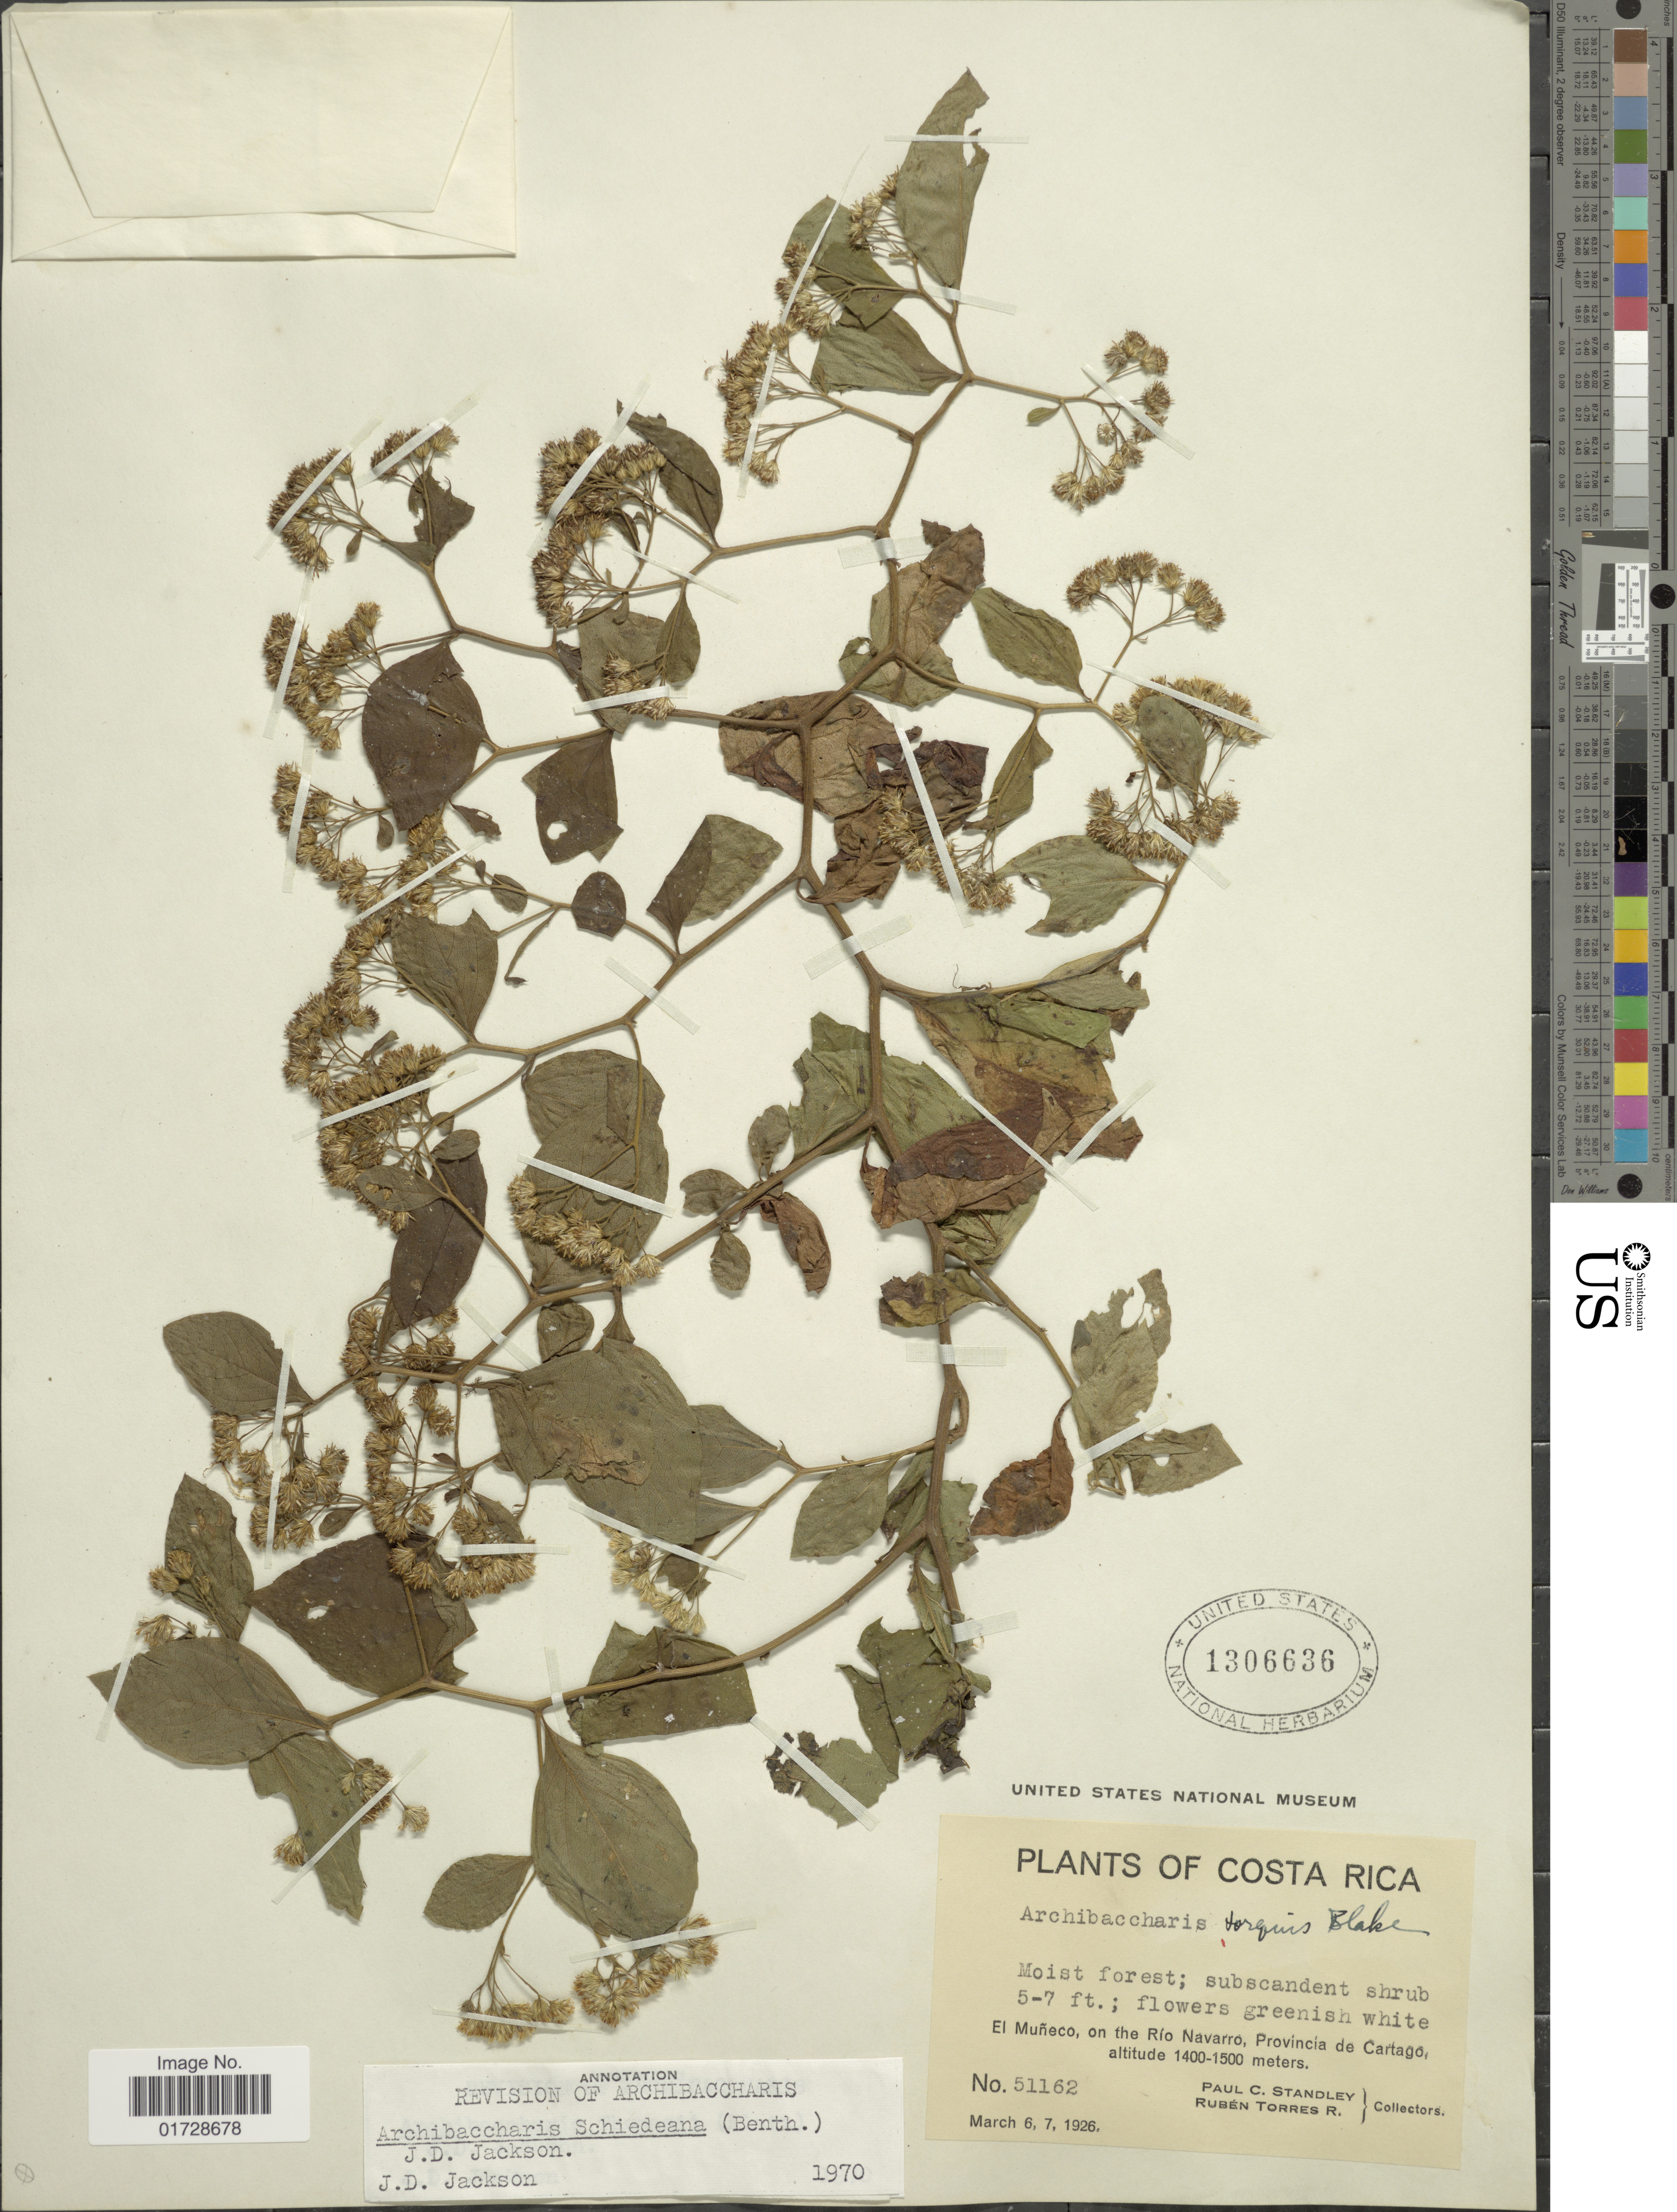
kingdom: Plantae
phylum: Tracheophyta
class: Magnoliopsida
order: Asterales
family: Asteraceae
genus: Archibaccharis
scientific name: Archibaccharis schiedeana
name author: (Benth.) J.D. Jacks.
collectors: P. C. Standley & R. Torres Rojas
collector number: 51162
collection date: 1926-03-06/1926-03-07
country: Costa Rica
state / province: Cartago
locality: El Muneco, on the Rio Navarro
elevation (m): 1400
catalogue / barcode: US 1306636